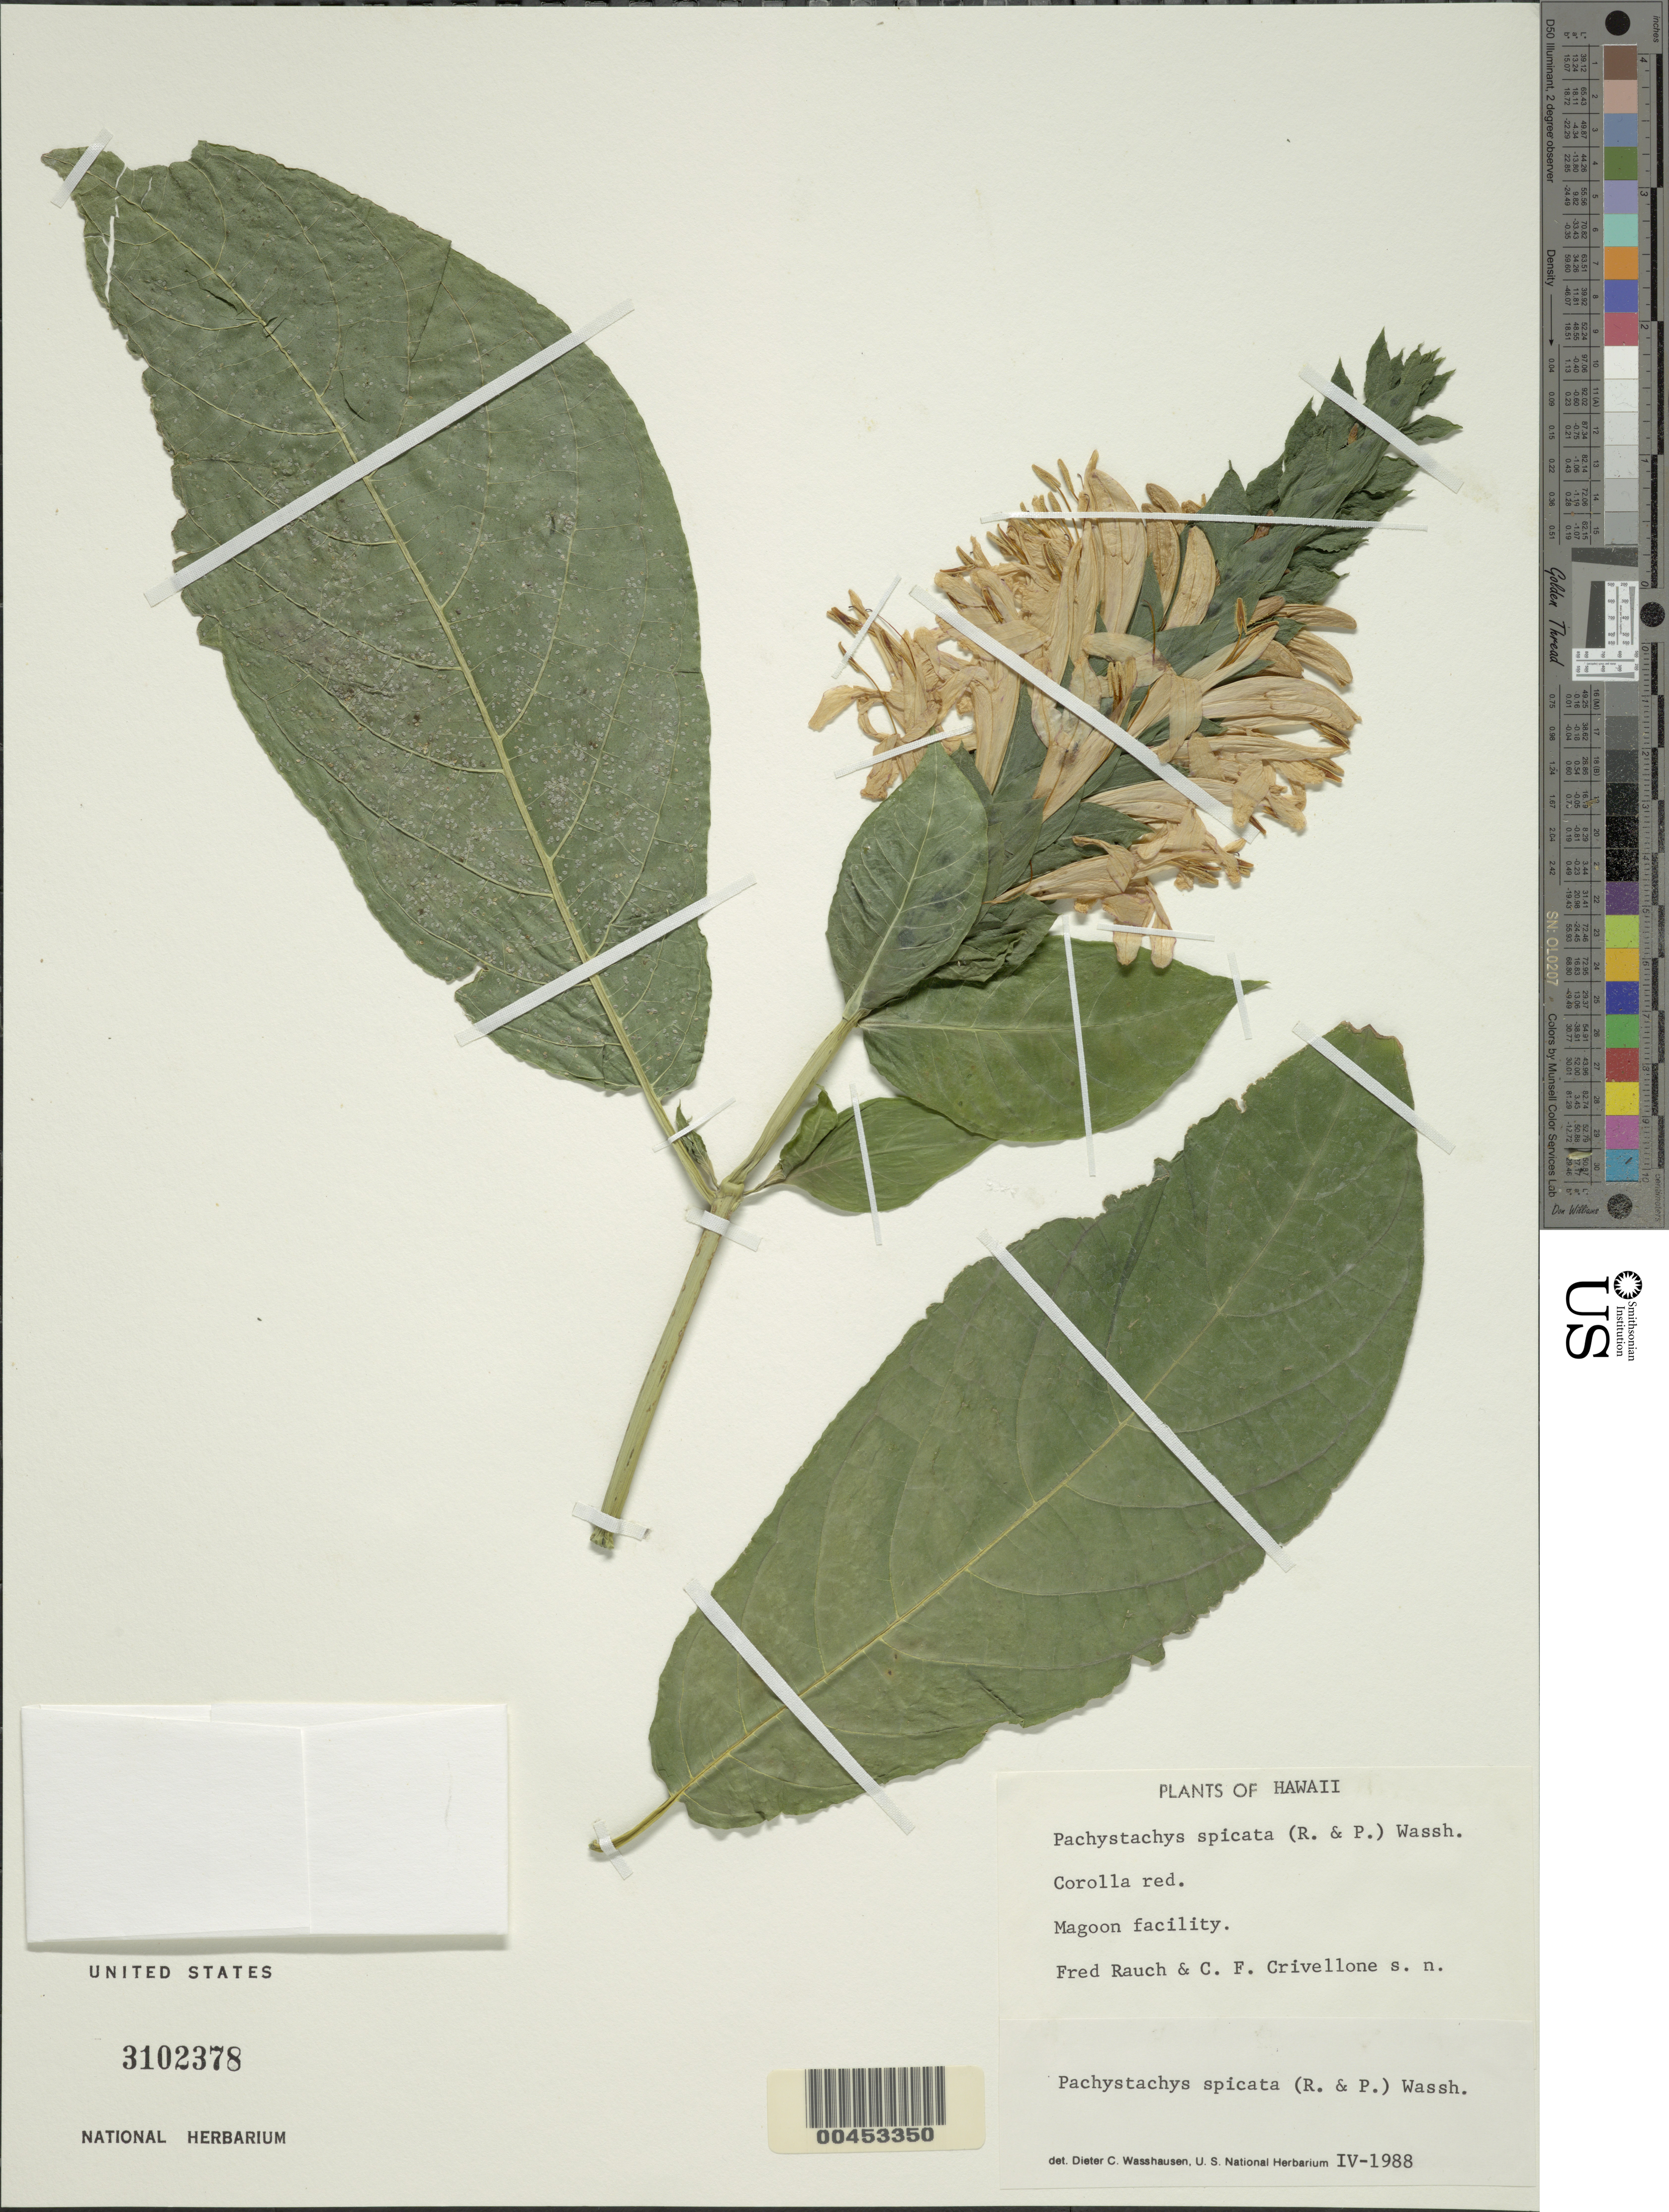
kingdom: Plantae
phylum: Tracheophyta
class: Magnoliopsida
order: Lamiales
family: Acanthaceae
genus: Pachystachys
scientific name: Pachystachys spicata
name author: (Ruiz & Pav.) Wassh.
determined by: Wasshausen, Dieter C., (BOT), Smithsonian Institution - National Museum of Natural History (UNITED STATES)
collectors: F. Rauch & C. Crivellone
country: United States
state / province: Hawaii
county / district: Honolulu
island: Oahu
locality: Magoon facility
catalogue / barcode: US 3102378